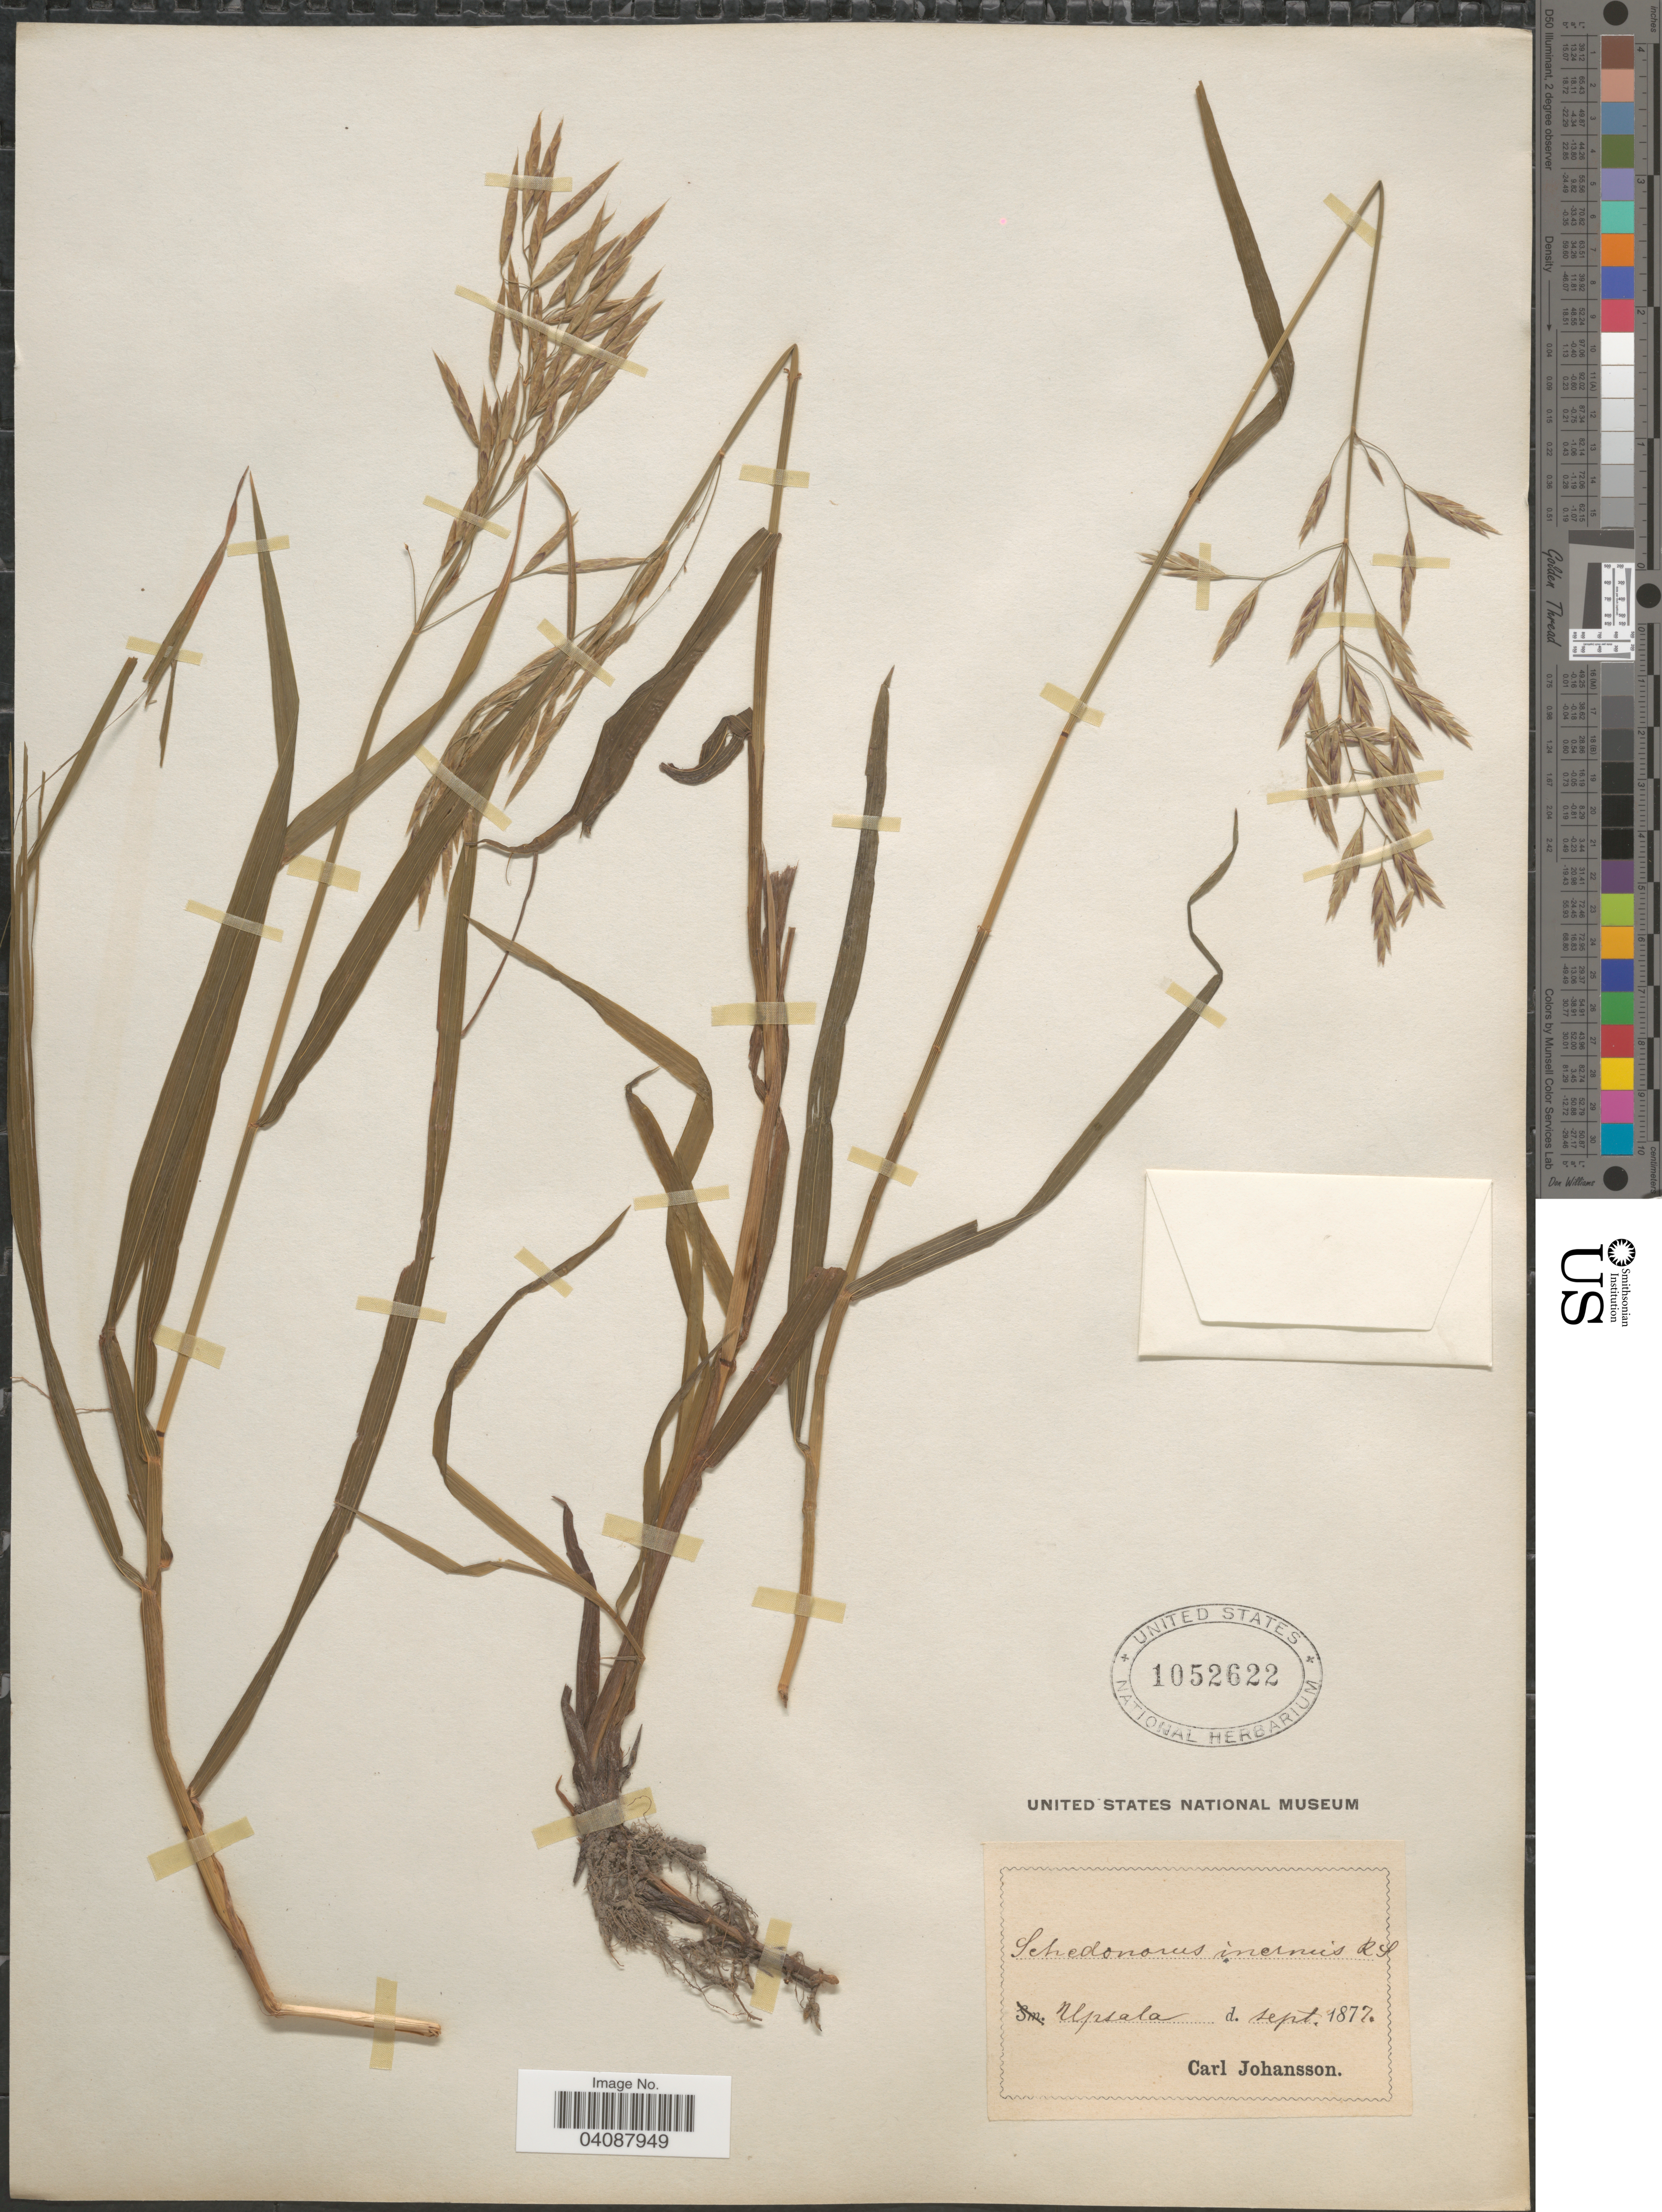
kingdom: Plantae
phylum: Tracheophyta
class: Liliopsida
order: Poales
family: Poaceae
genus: Bromus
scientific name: Bromus inermis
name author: Leyss.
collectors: C. J. Johansson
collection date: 1872-09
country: Sweden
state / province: Uppsala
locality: Upsala.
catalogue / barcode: US 1052622